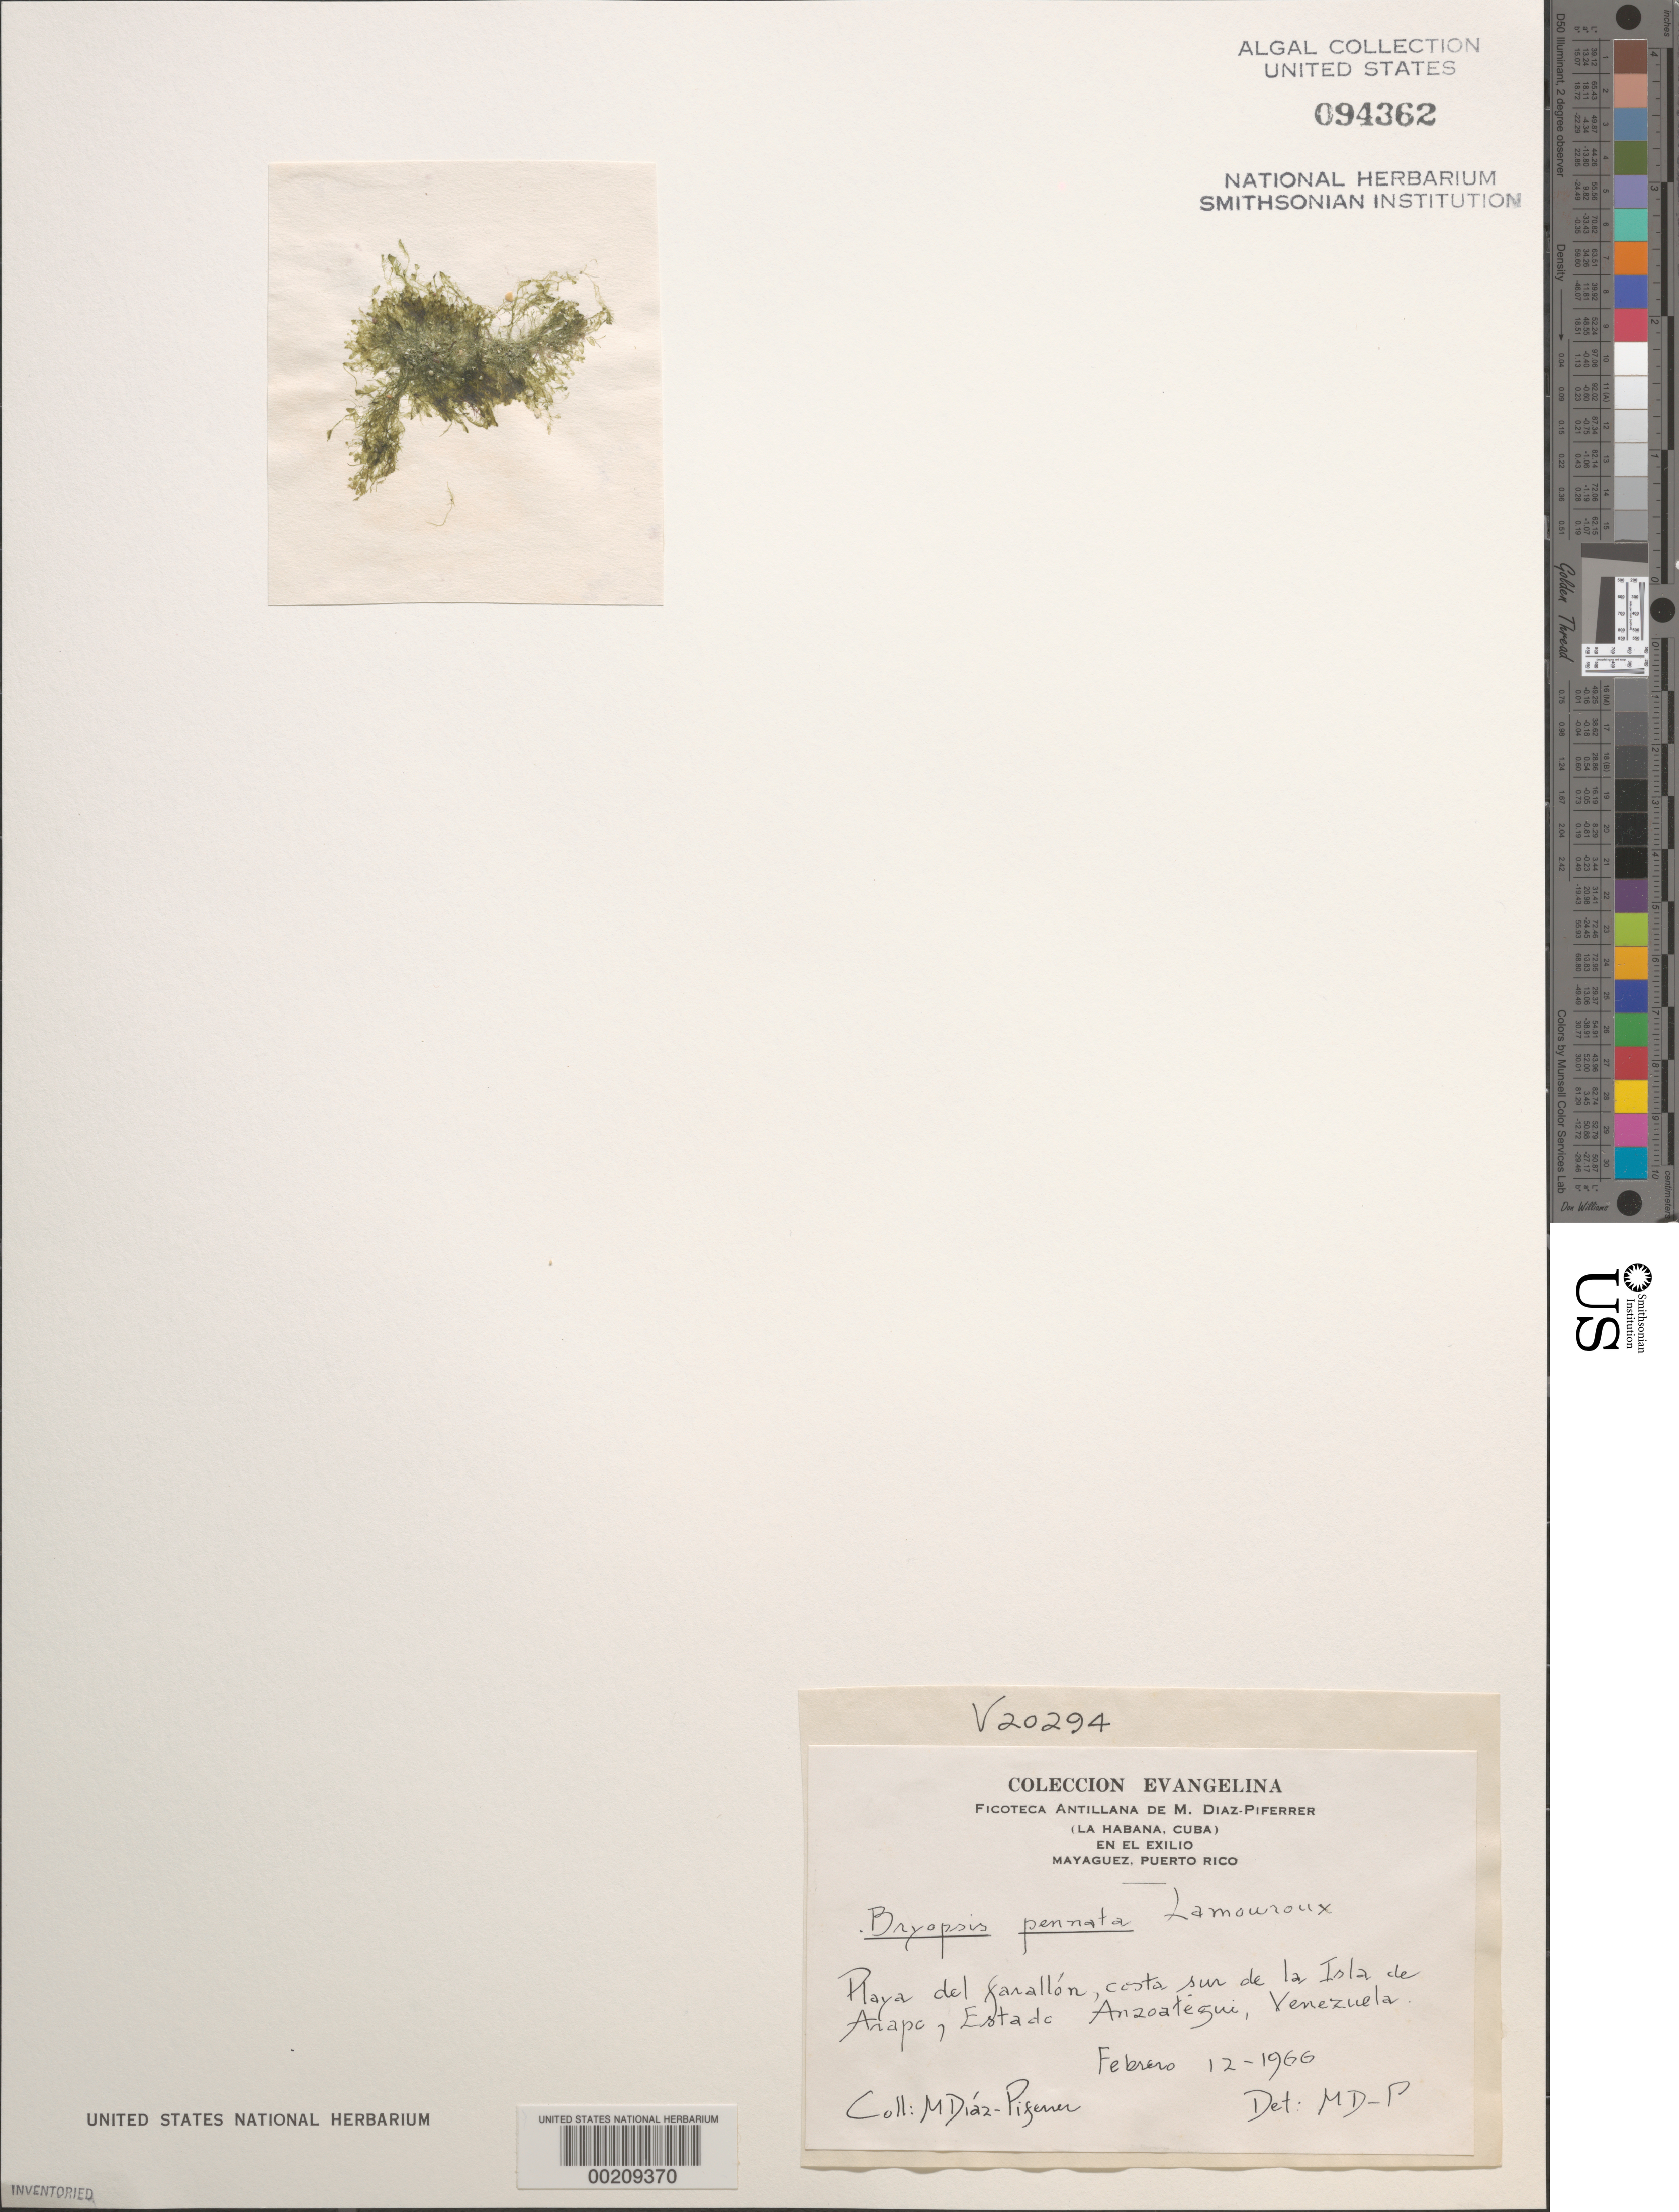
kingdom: Plantae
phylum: Chlorophyta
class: Ulvophyceae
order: Bryopsidales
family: Bryopsidaceae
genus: Bryopsis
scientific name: Bryopsis pennata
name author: J.V.Lamouroux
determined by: Diaz-Piferrer, M.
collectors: M. Diaz-Piferrer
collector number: V 20294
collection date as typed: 12 Feb 1966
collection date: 1966-02-12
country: Venezuela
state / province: Anzoategui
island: Isla Arapo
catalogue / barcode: US 94362